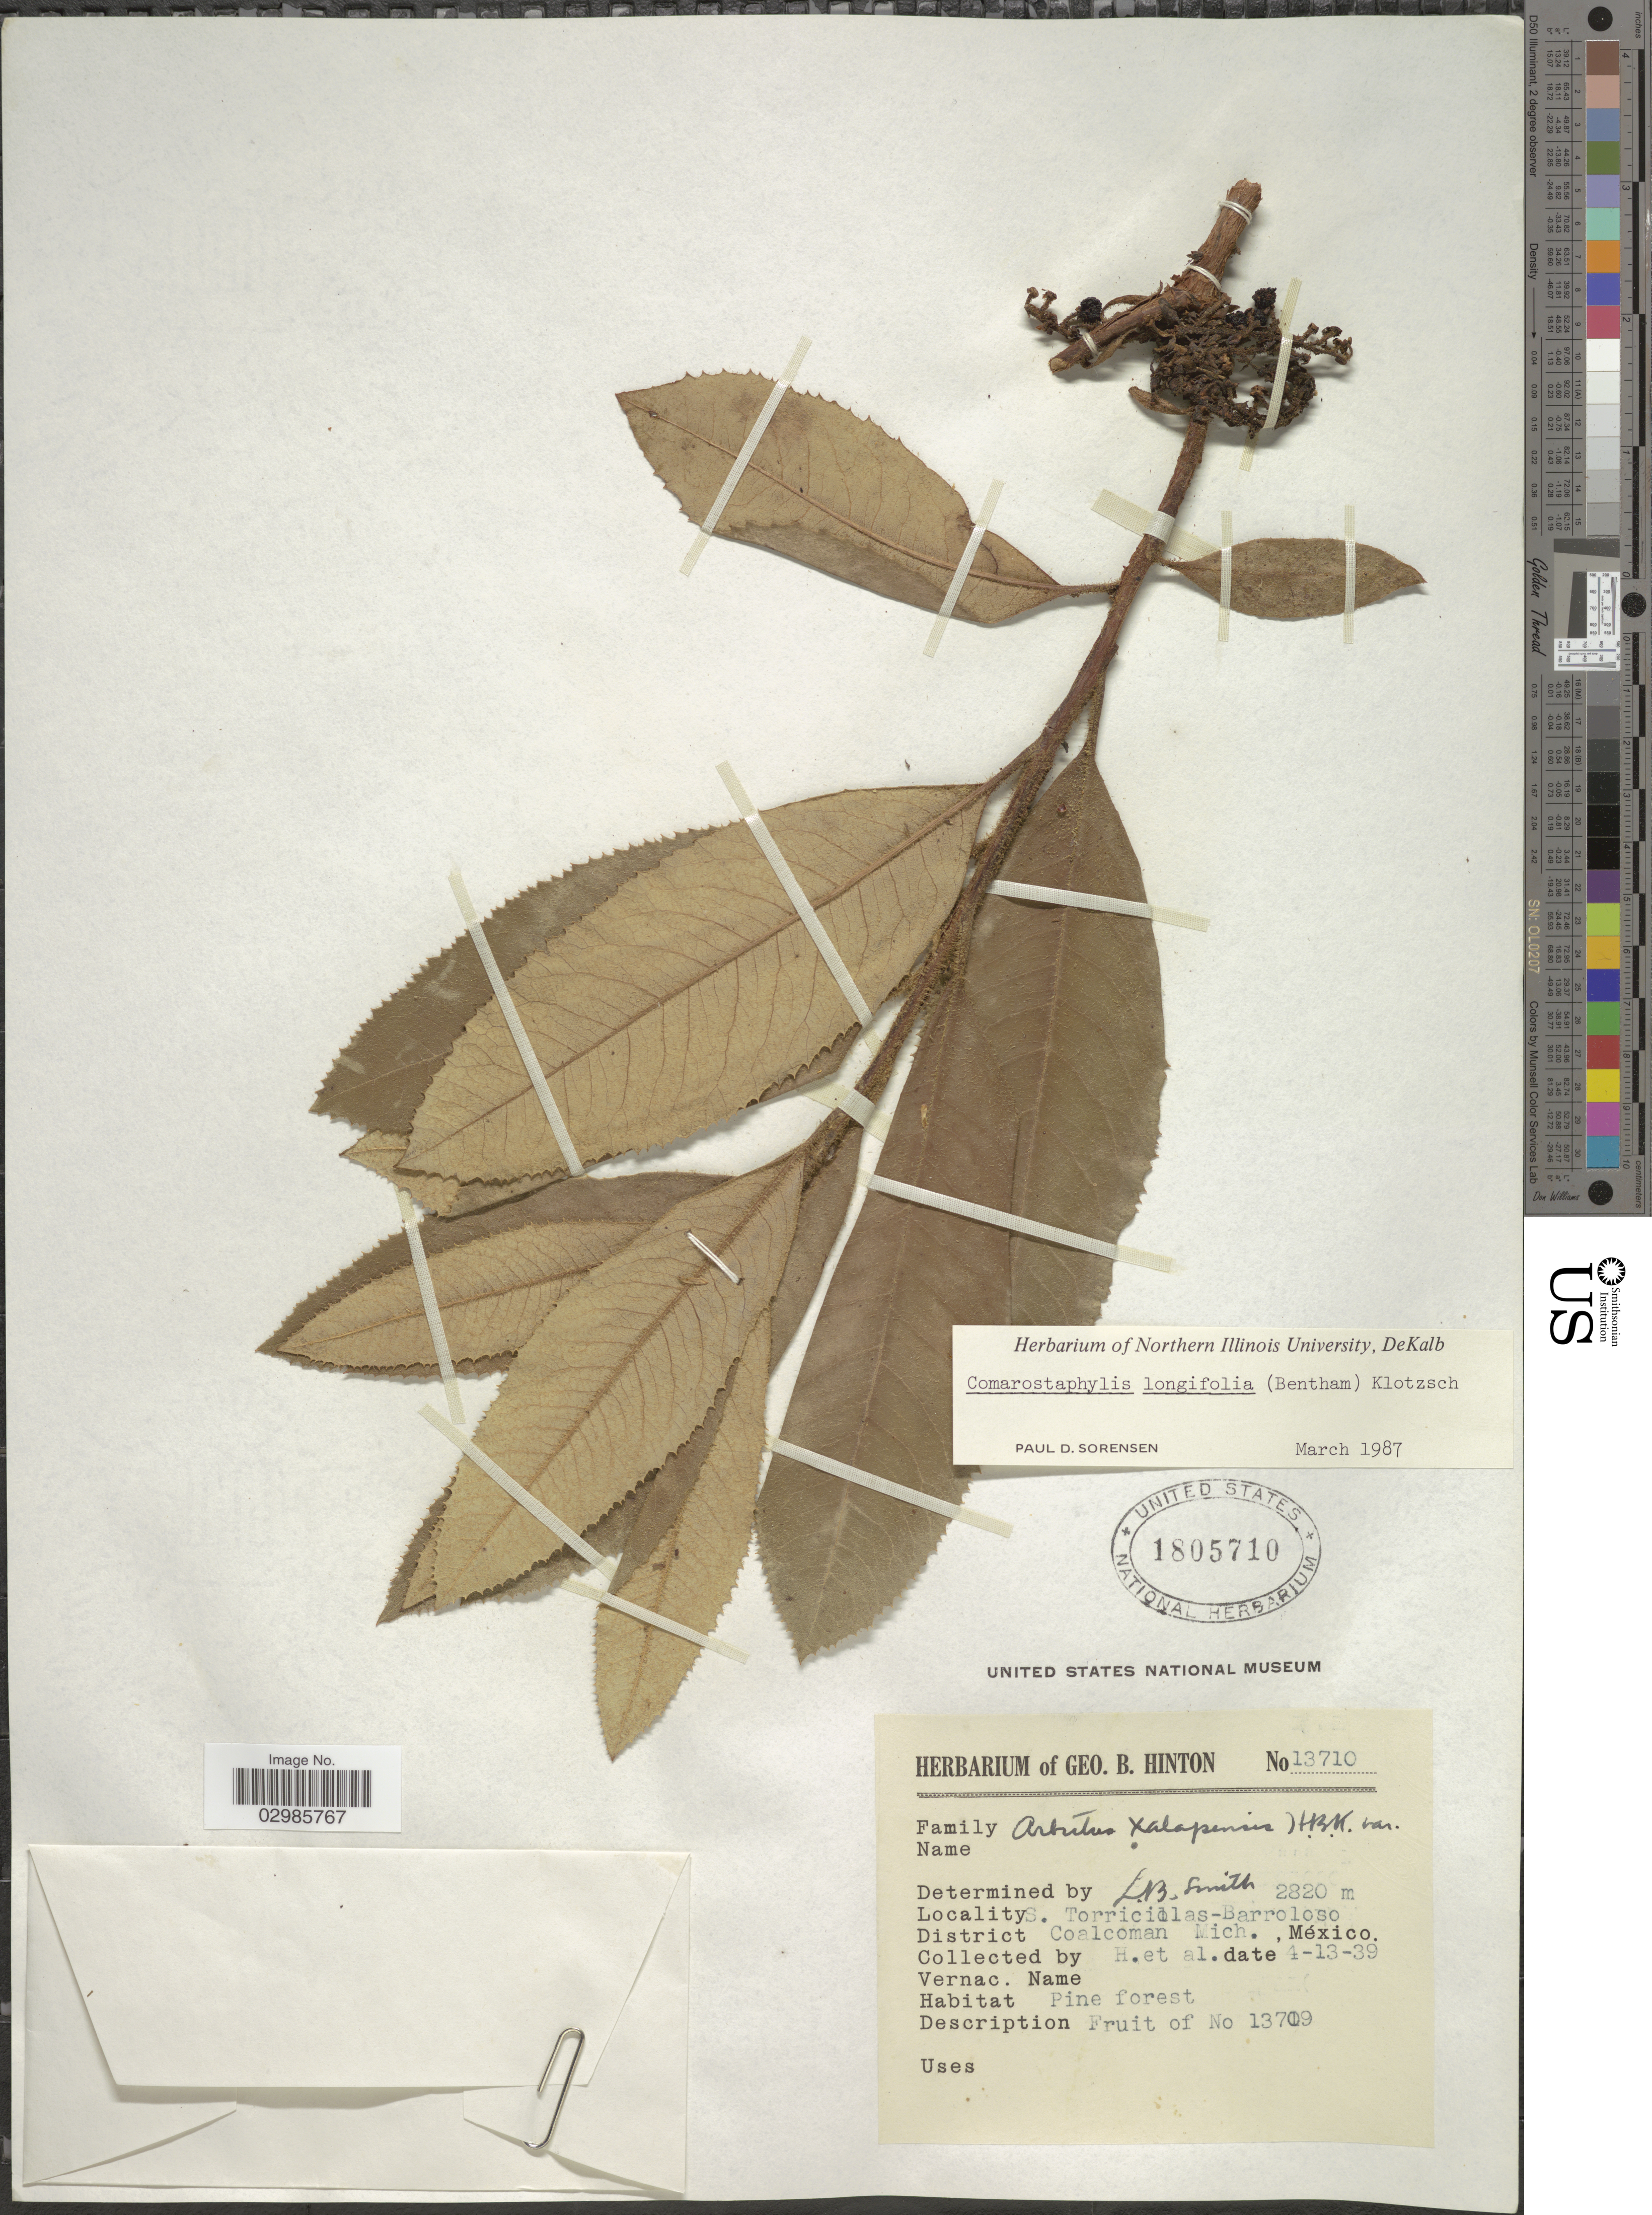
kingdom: Plantae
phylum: Tracheophyta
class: Magnoliopsida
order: Ericales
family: Ericaceae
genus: Comarostaphylis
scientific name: Comarostaphylis longifolia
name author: (Benth.) Klotzsch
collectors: G. B. Hinton & et al.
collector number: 13710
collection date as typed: Transcribed d/m/y: 13/4/39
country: Mexico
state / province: Michoacán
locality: Torricillas-Barroloso, District Coalcoman Mich., México.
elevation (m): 2820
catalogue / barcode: US 1805710